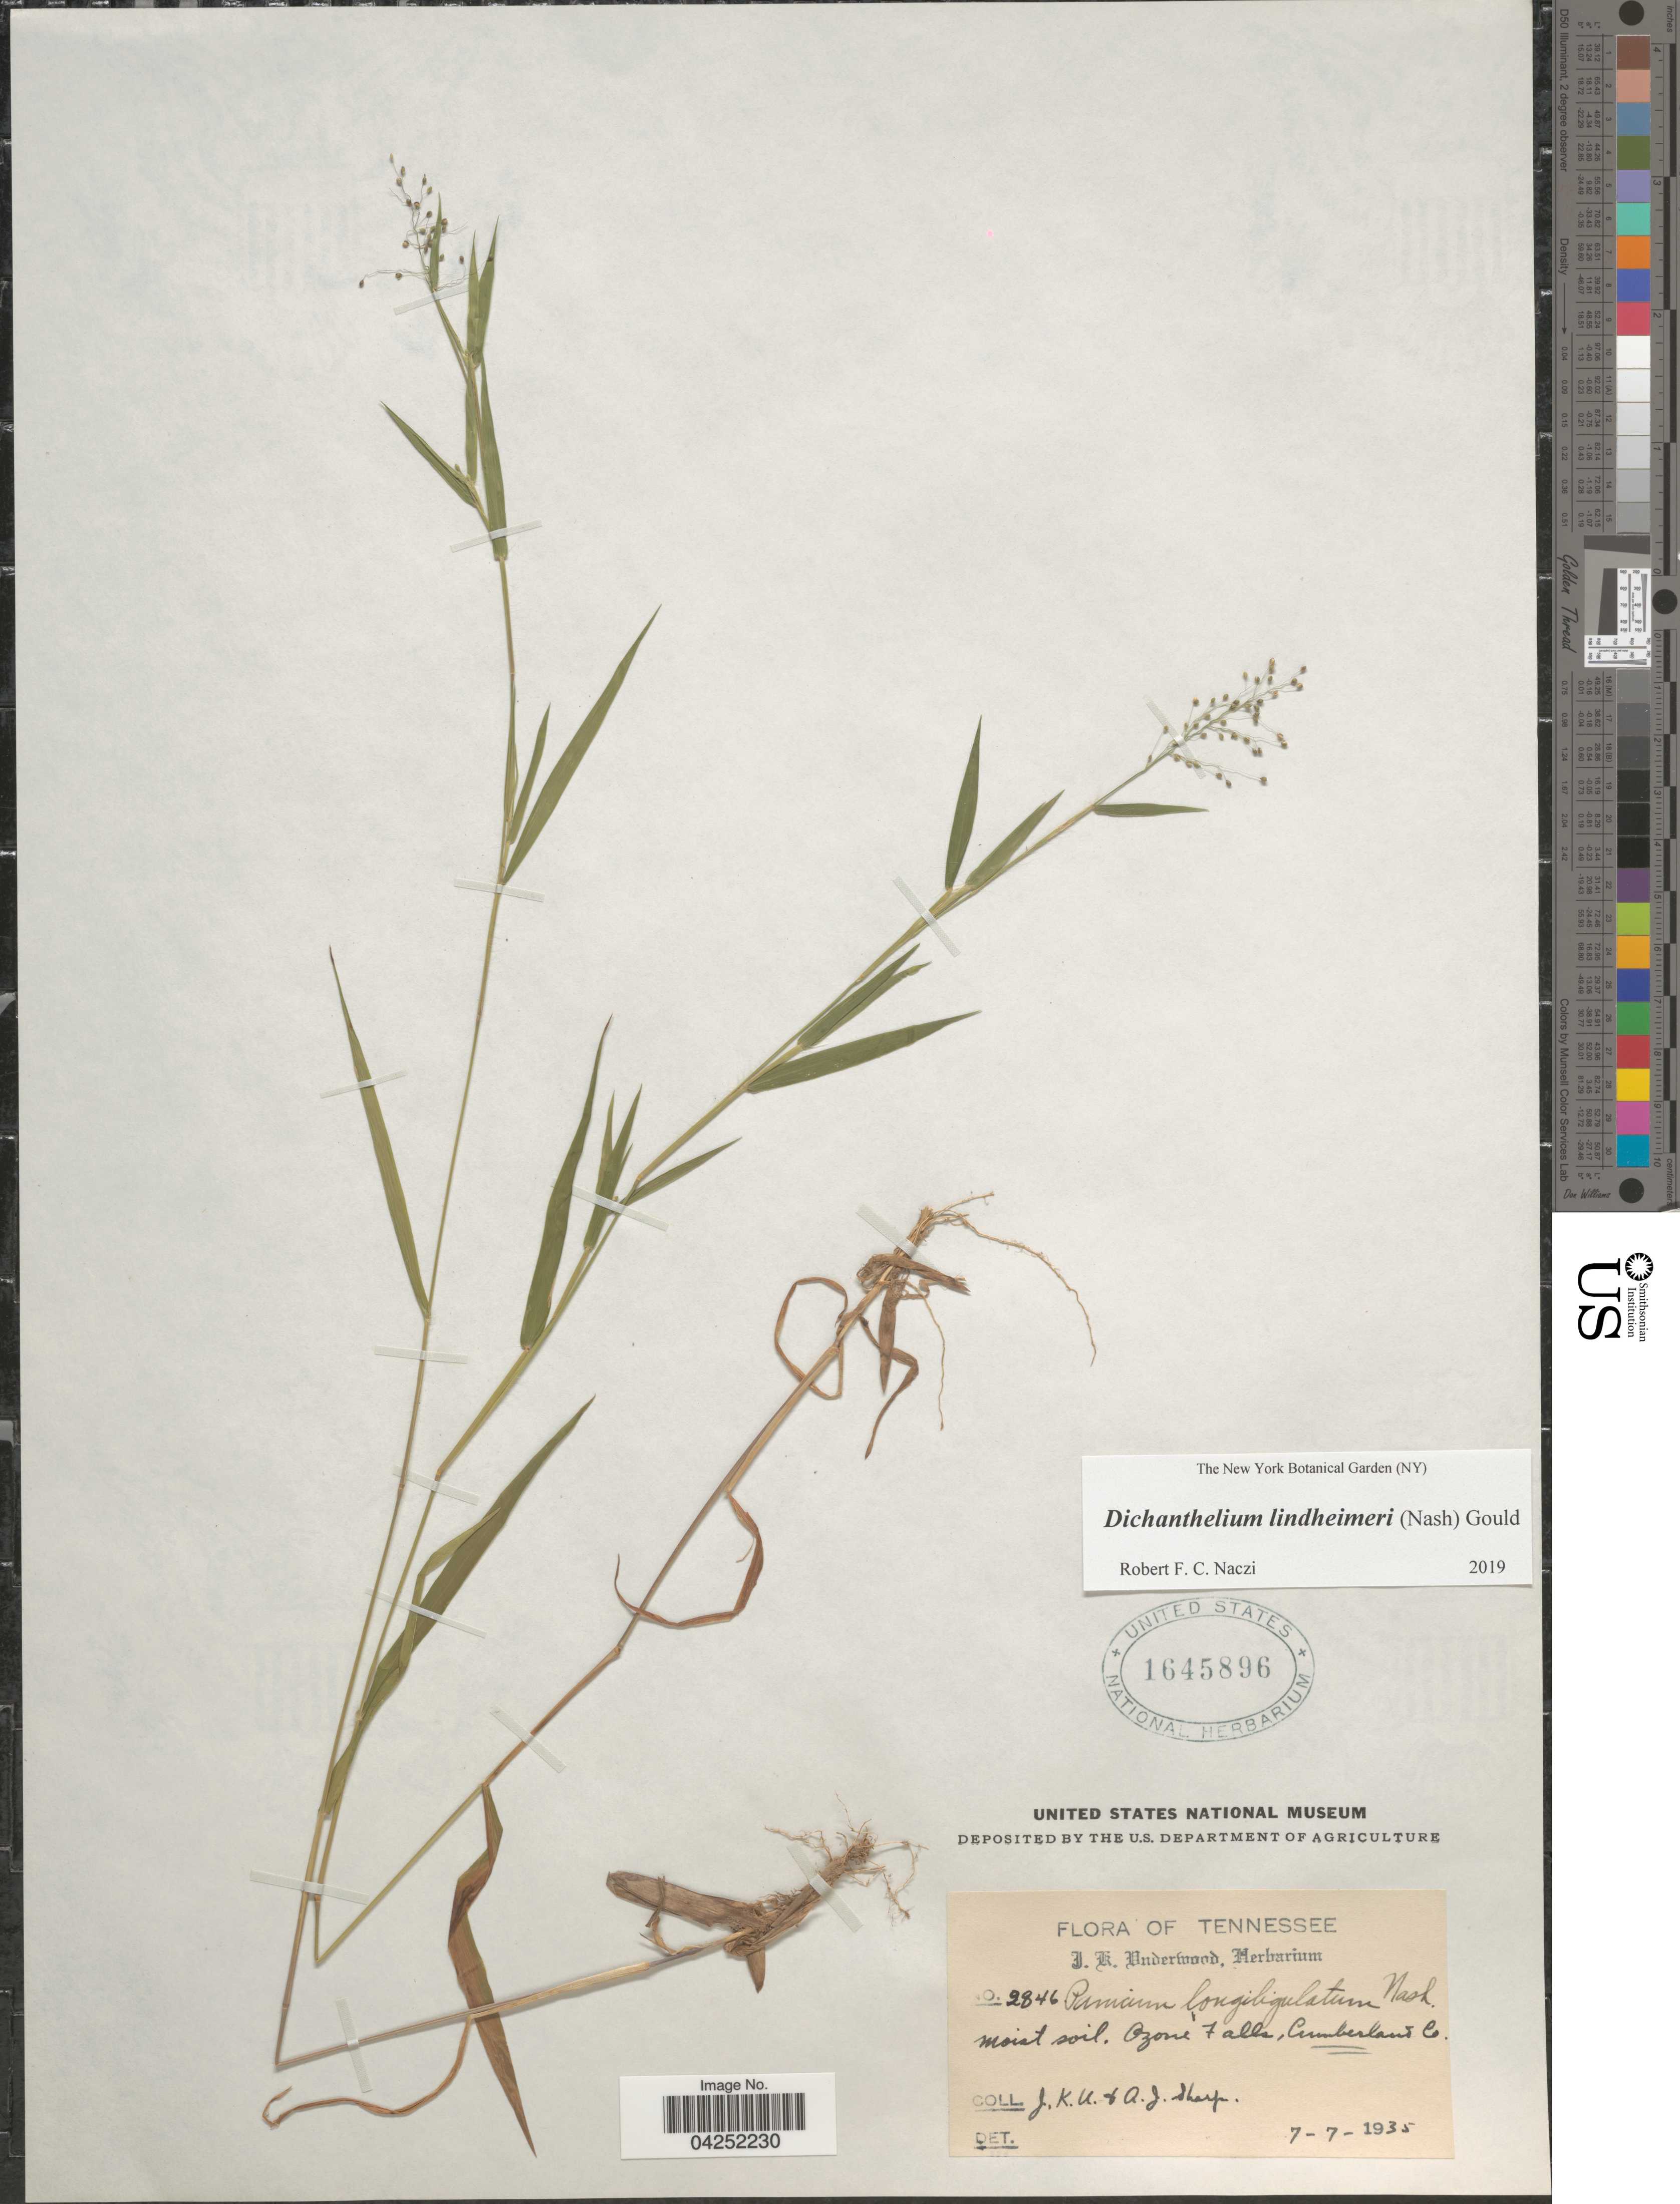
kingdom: Plantae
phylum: Tracheophyta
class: Liliopsida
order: Poales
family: Poaceae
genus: Dichanthelium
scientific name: Dichanthelium acuminatum var. lindheimeri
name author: (Nash) Gould & C.A. Clark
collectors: J. K. Underwood & A. J. Sharp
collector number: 2846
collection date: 1935-07-07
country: United States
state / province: Tennessee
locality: Moist soil. Ozone Falls, Cumberland Co.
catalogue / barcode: US 1645896